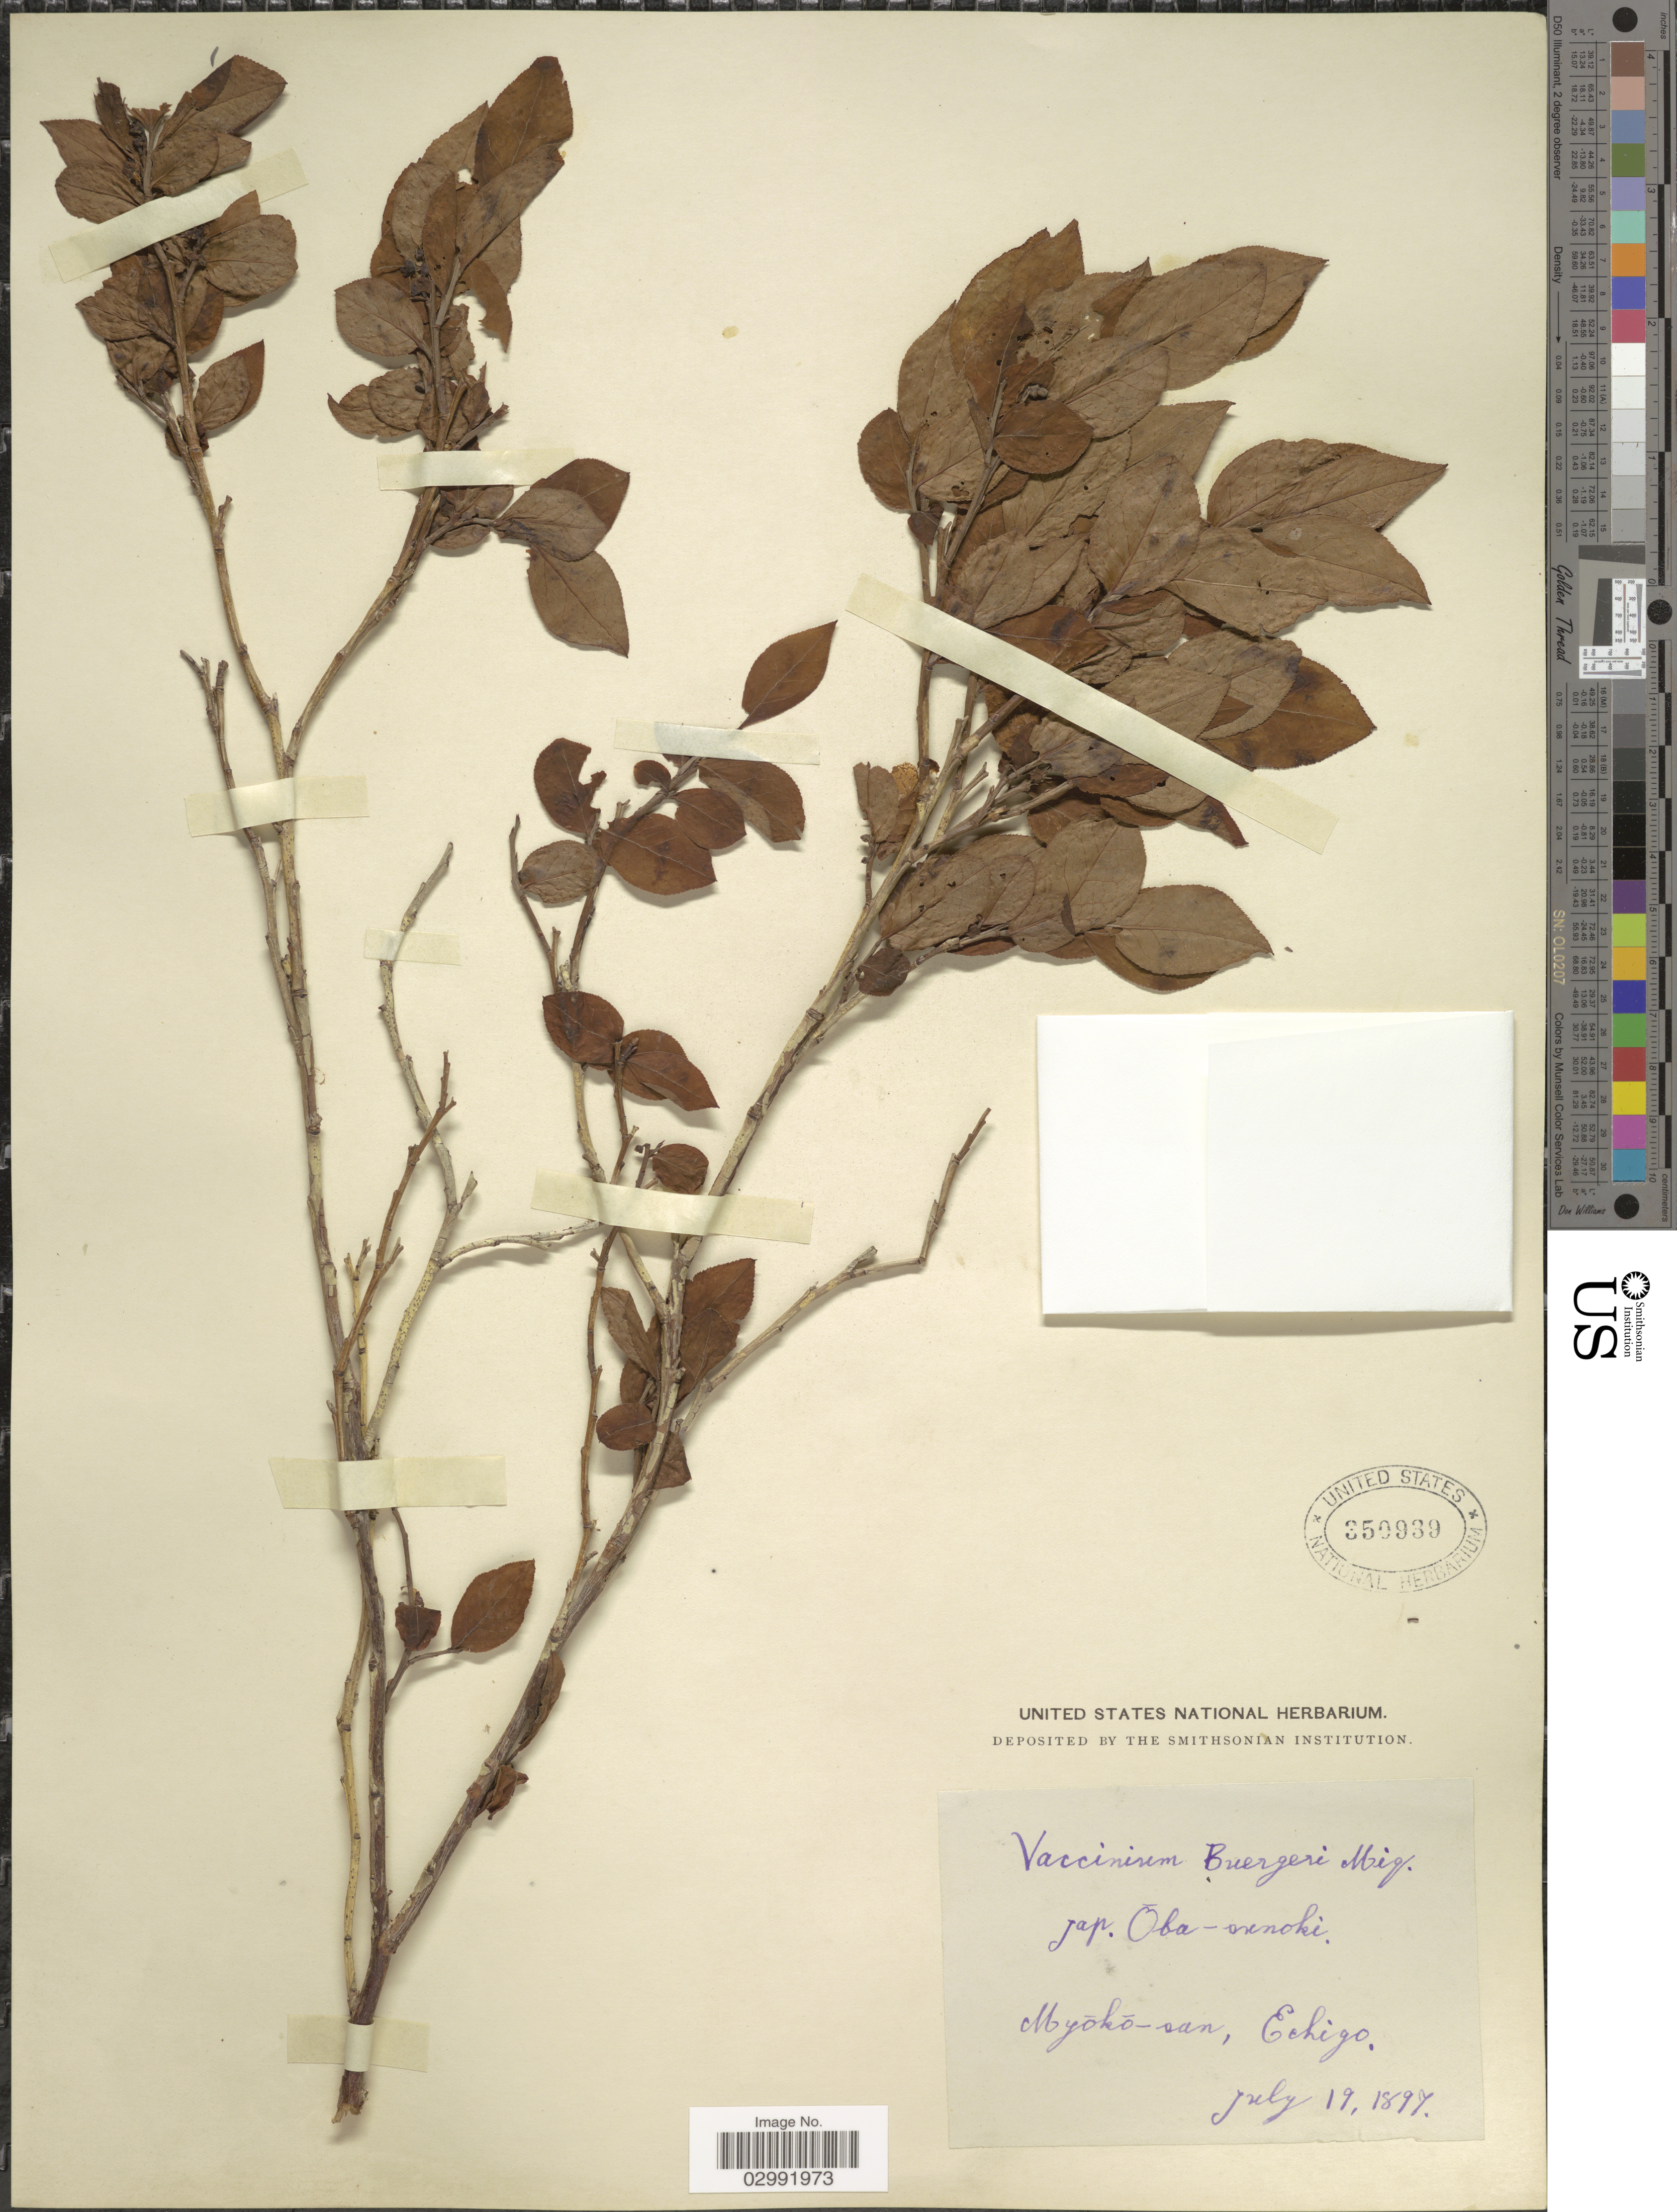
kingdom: Plantae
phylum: Tracheophyta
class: Magnoliopsida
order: Ericales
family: Ericaceae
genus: Vaccinium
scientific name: Vaccinium buergeri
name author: Miq.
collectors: ex herb. United States National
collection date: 1897-07-19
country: Japan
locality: Myoko-san, Echigo.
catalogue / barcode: US 350939